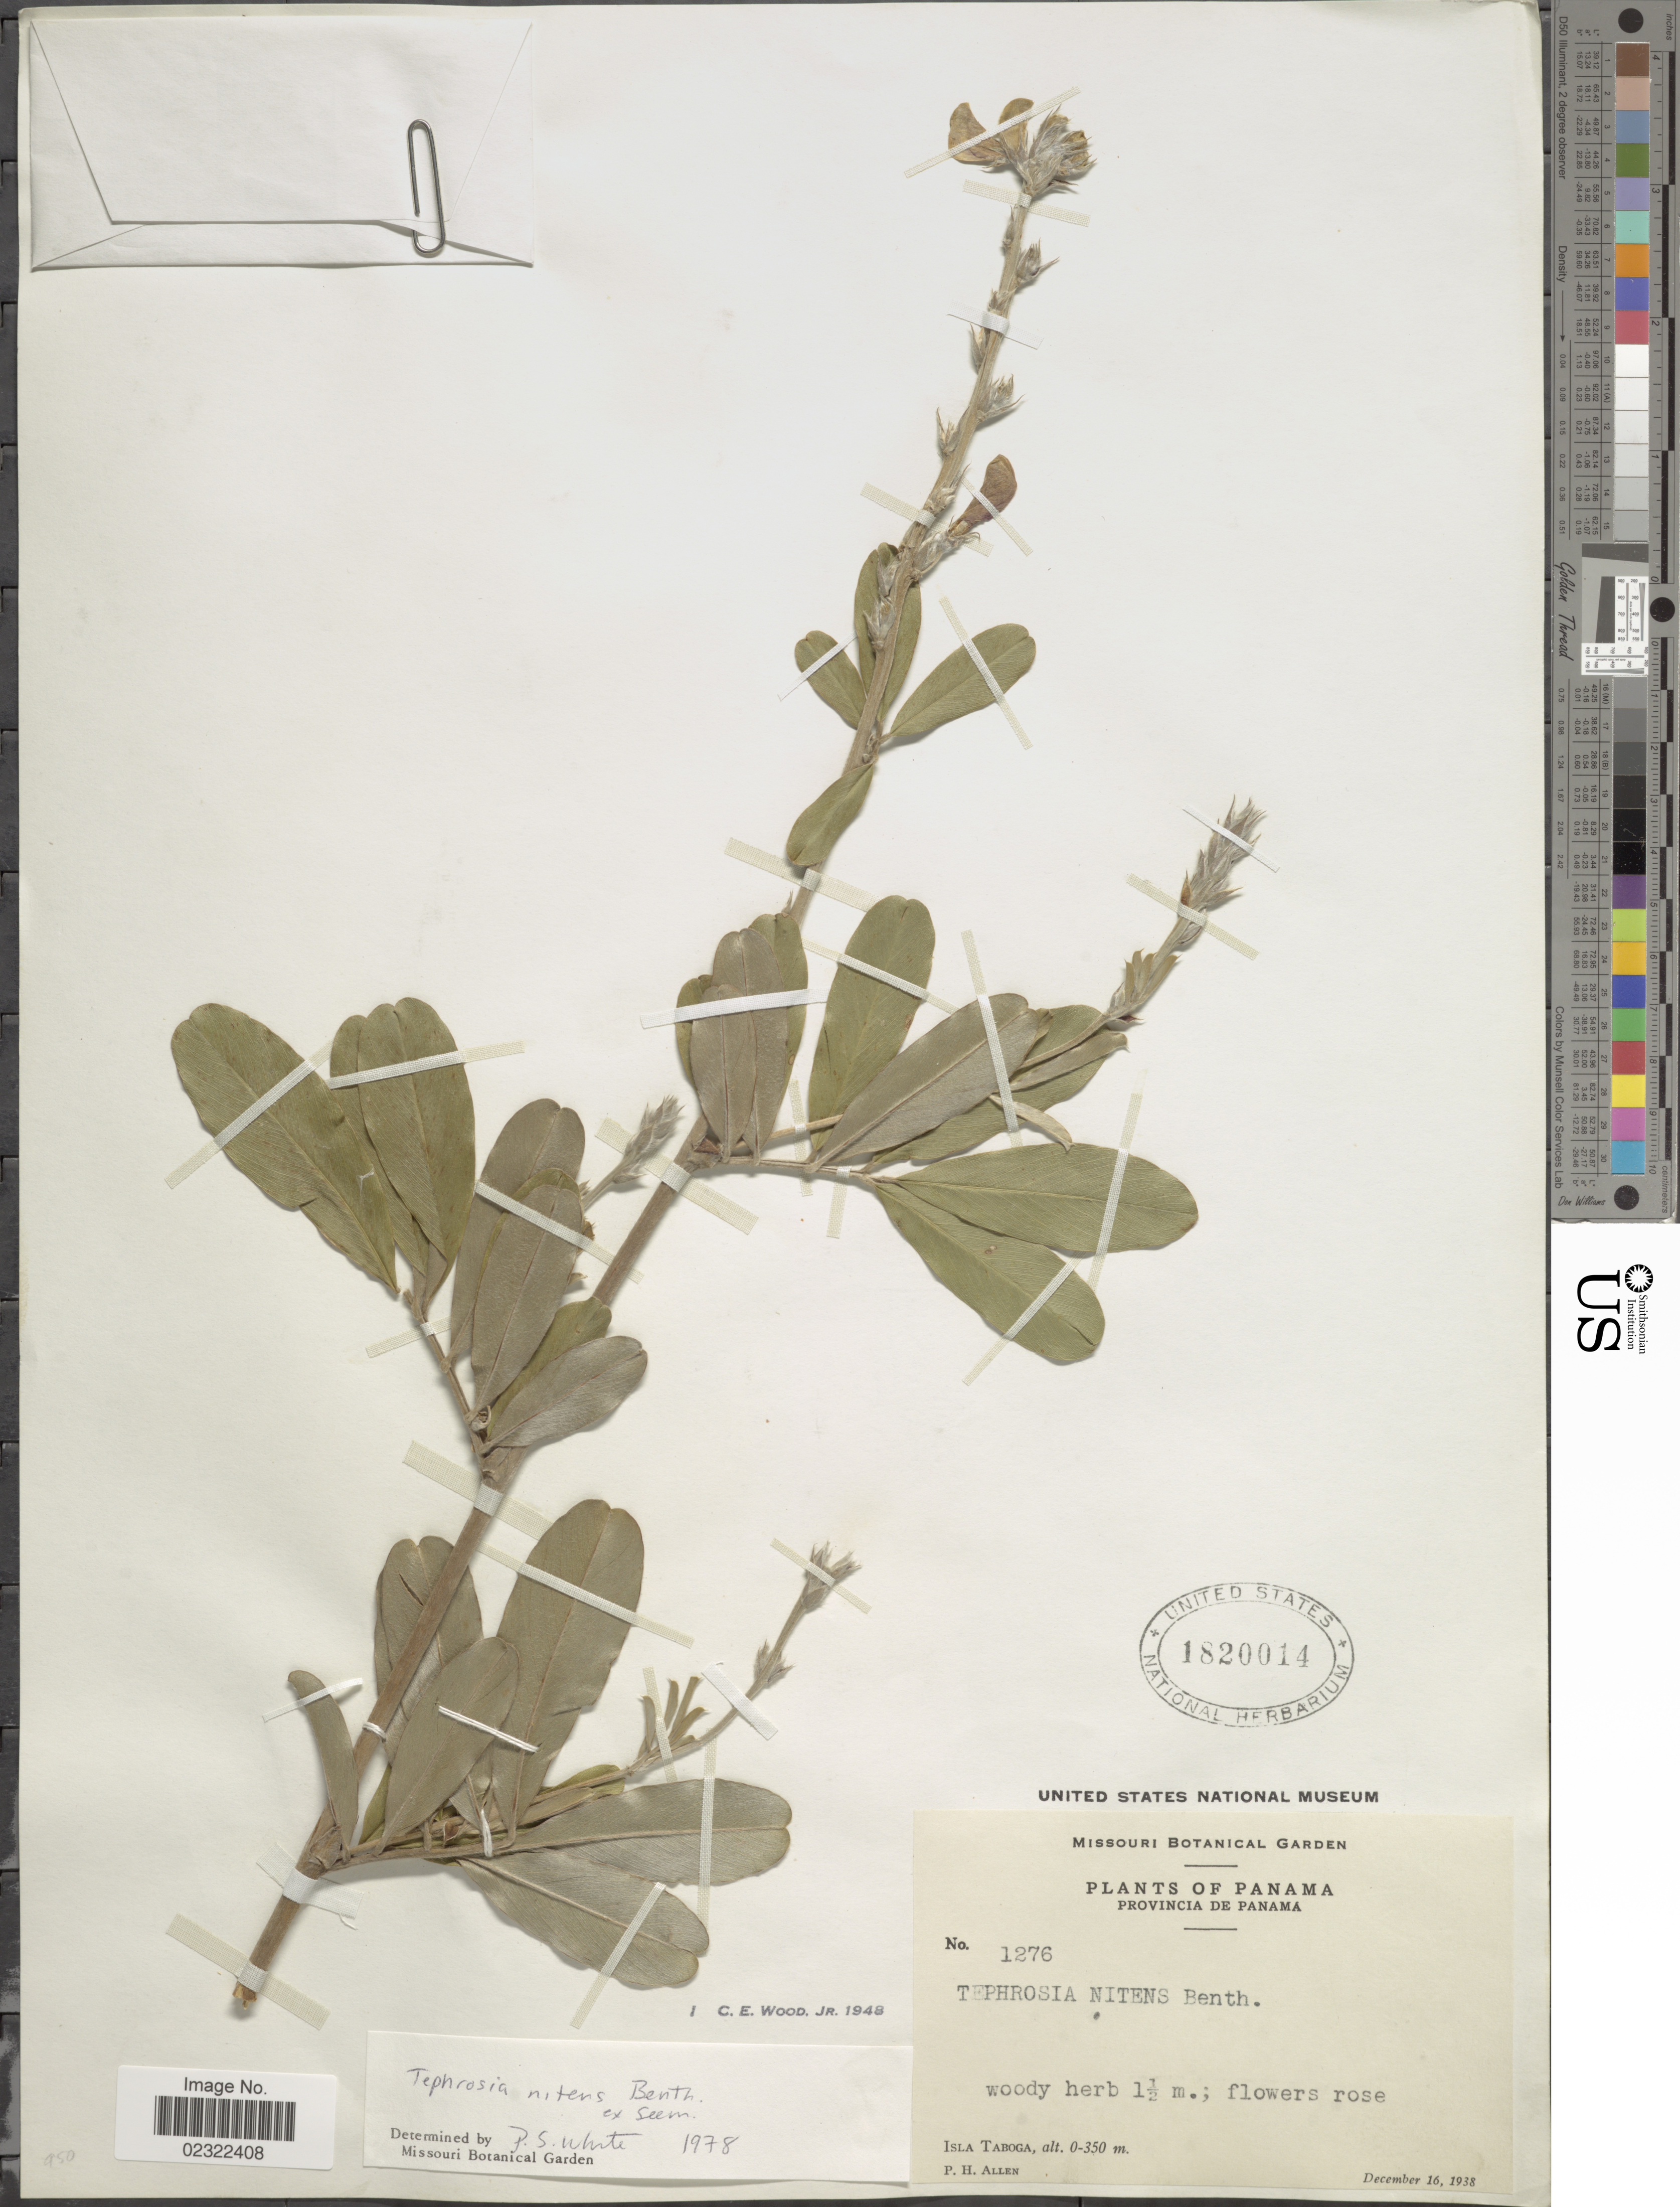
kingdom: Plantae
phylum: Tracheophyta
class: Magnoliopsida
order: Fabales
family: Fabaceae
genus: Tephrosia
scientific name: Tephrosia nitens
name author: Benth.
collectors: P. H. Allen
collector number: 1276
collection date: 1938-12-16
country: Panama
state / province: Panamá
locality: Isla Taboga, Provincia de Panama.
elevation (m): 0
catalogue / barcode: US 1820014